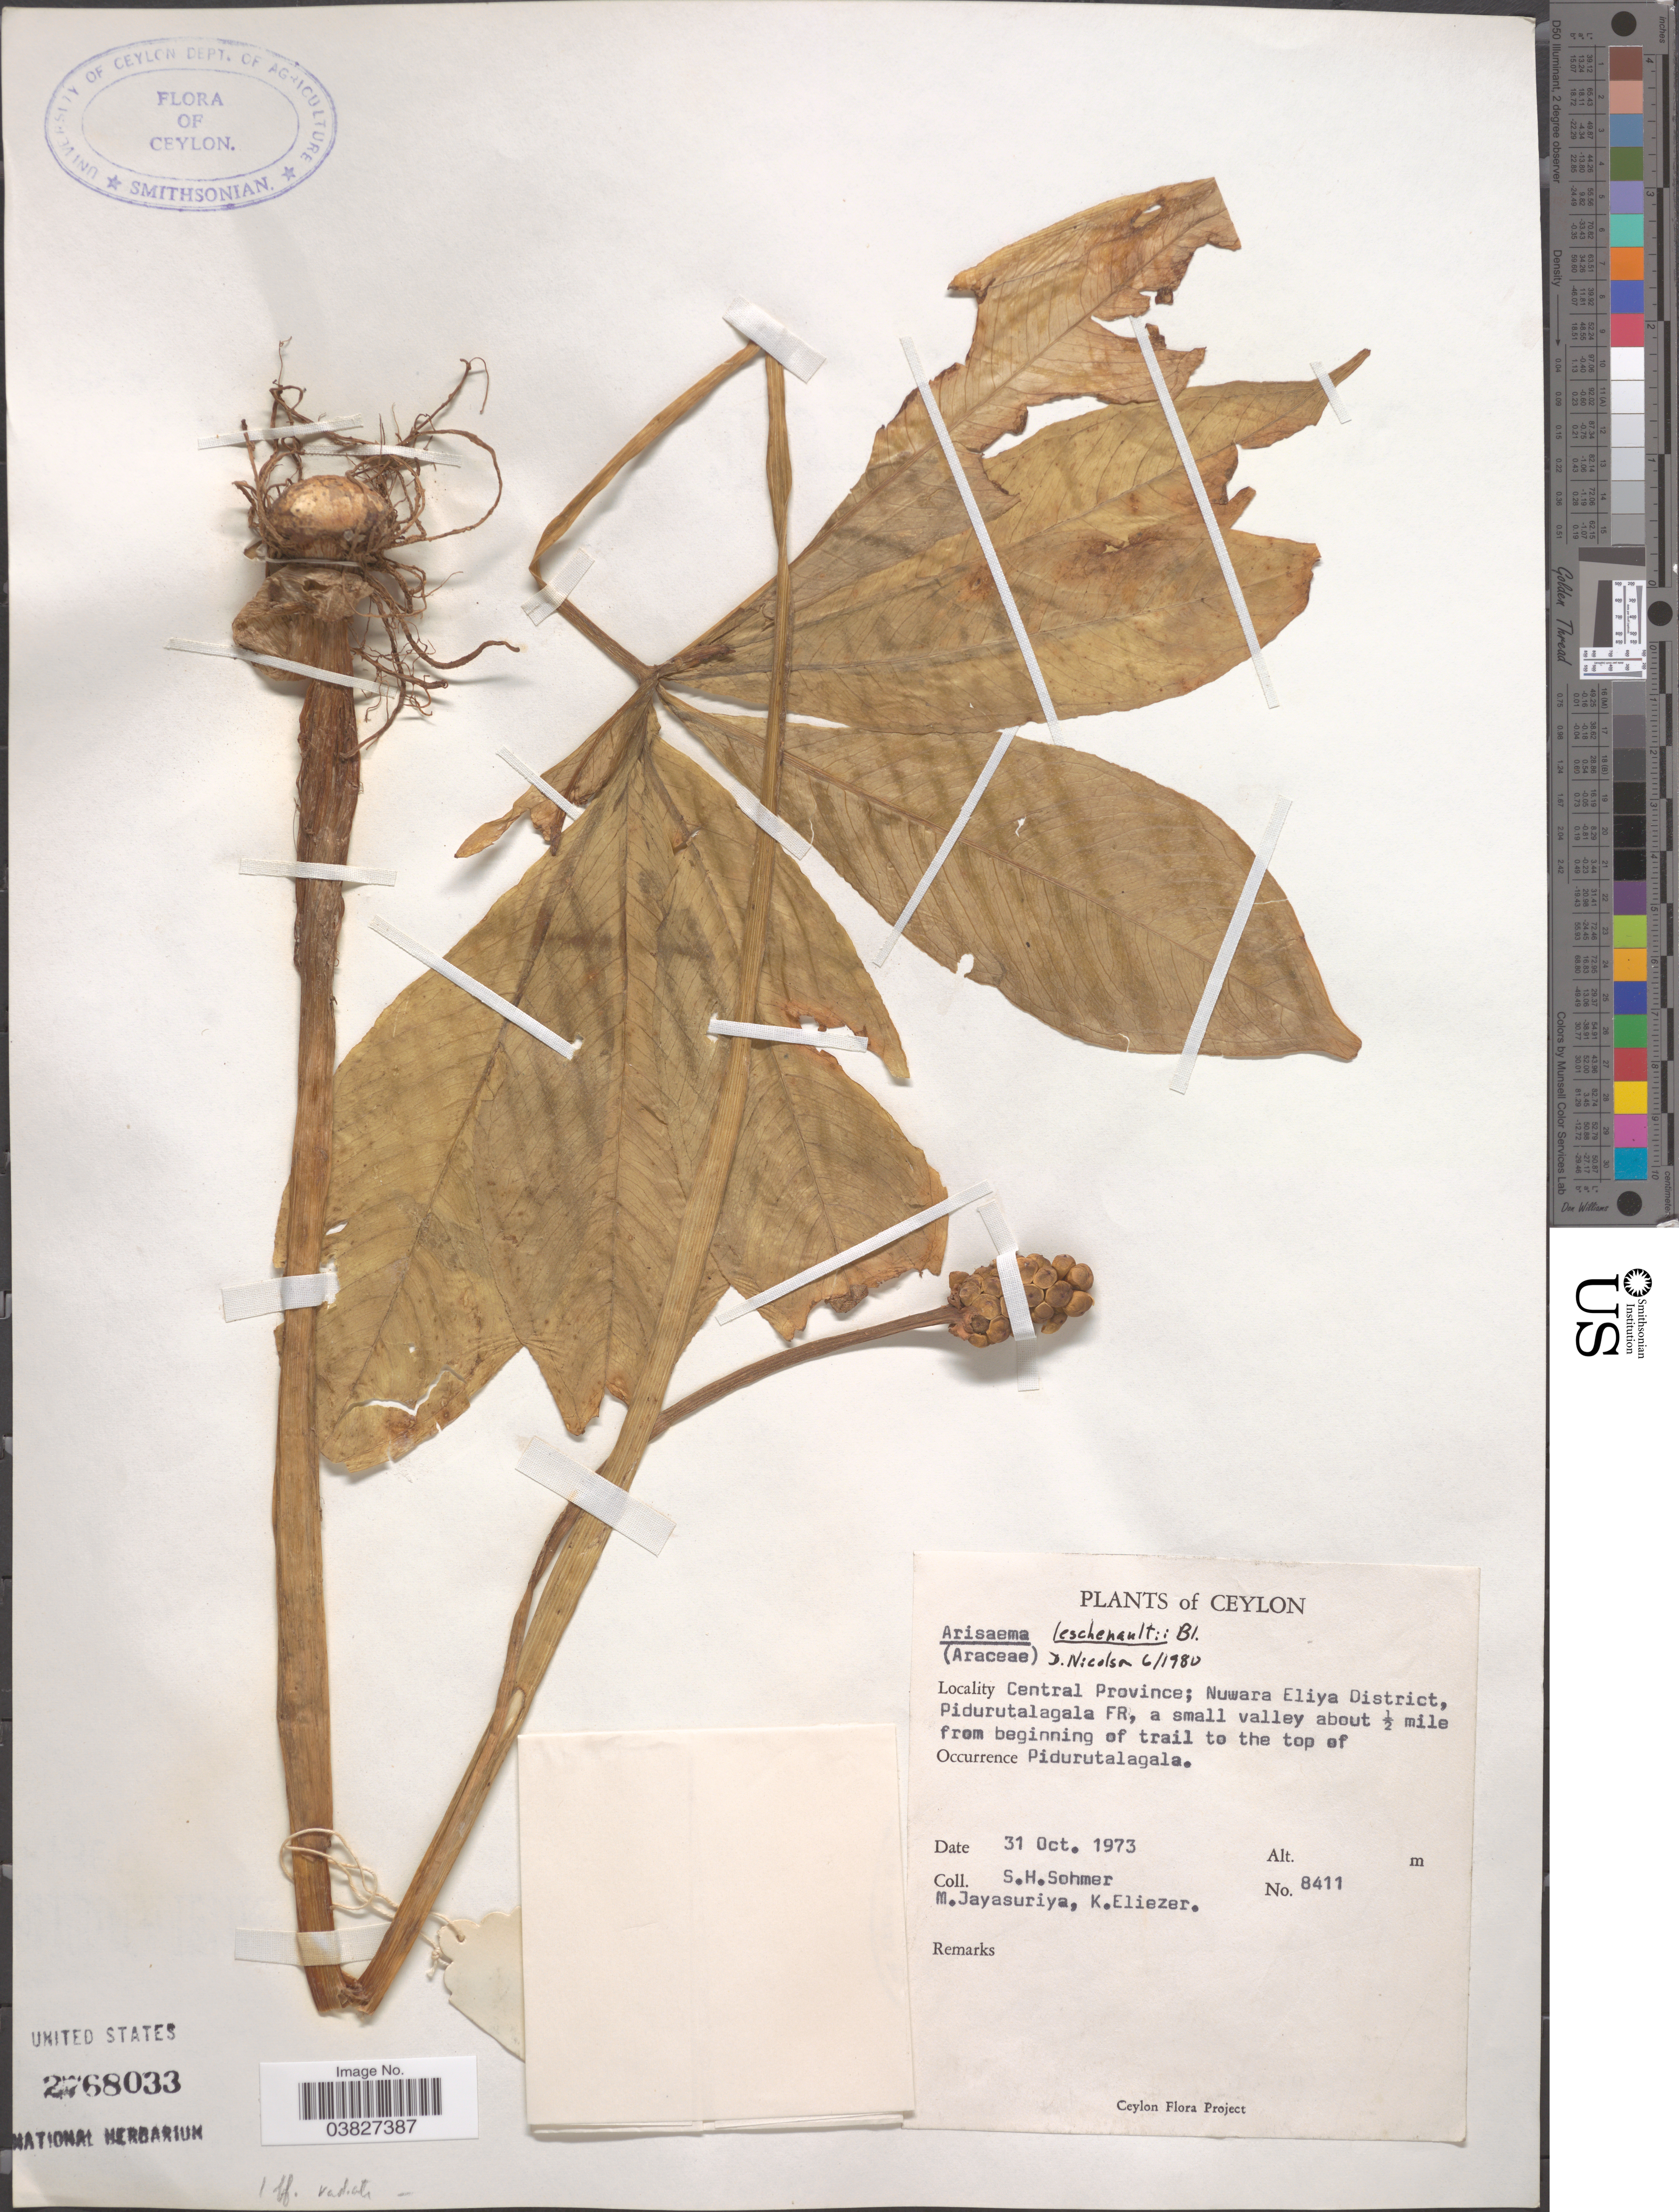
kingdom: Plantae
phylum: Tracheophyta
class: Liliopsida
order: Alismatales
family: Araceae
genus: Arisaema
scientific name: Arisaema leschenaultii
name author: Blume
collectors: S. H. Sohmer, M. Jayasuriya & K. Eliezer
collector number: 8411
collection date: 1973-10-31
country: Sri Lanka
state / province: Central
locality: Ceylon. Central Province; Nuwara Eliya District, Pidurutalagala FR, a small valley about ½ mile from beginning of trail to the top of Pidurutalagala.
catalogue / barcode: US 2768033